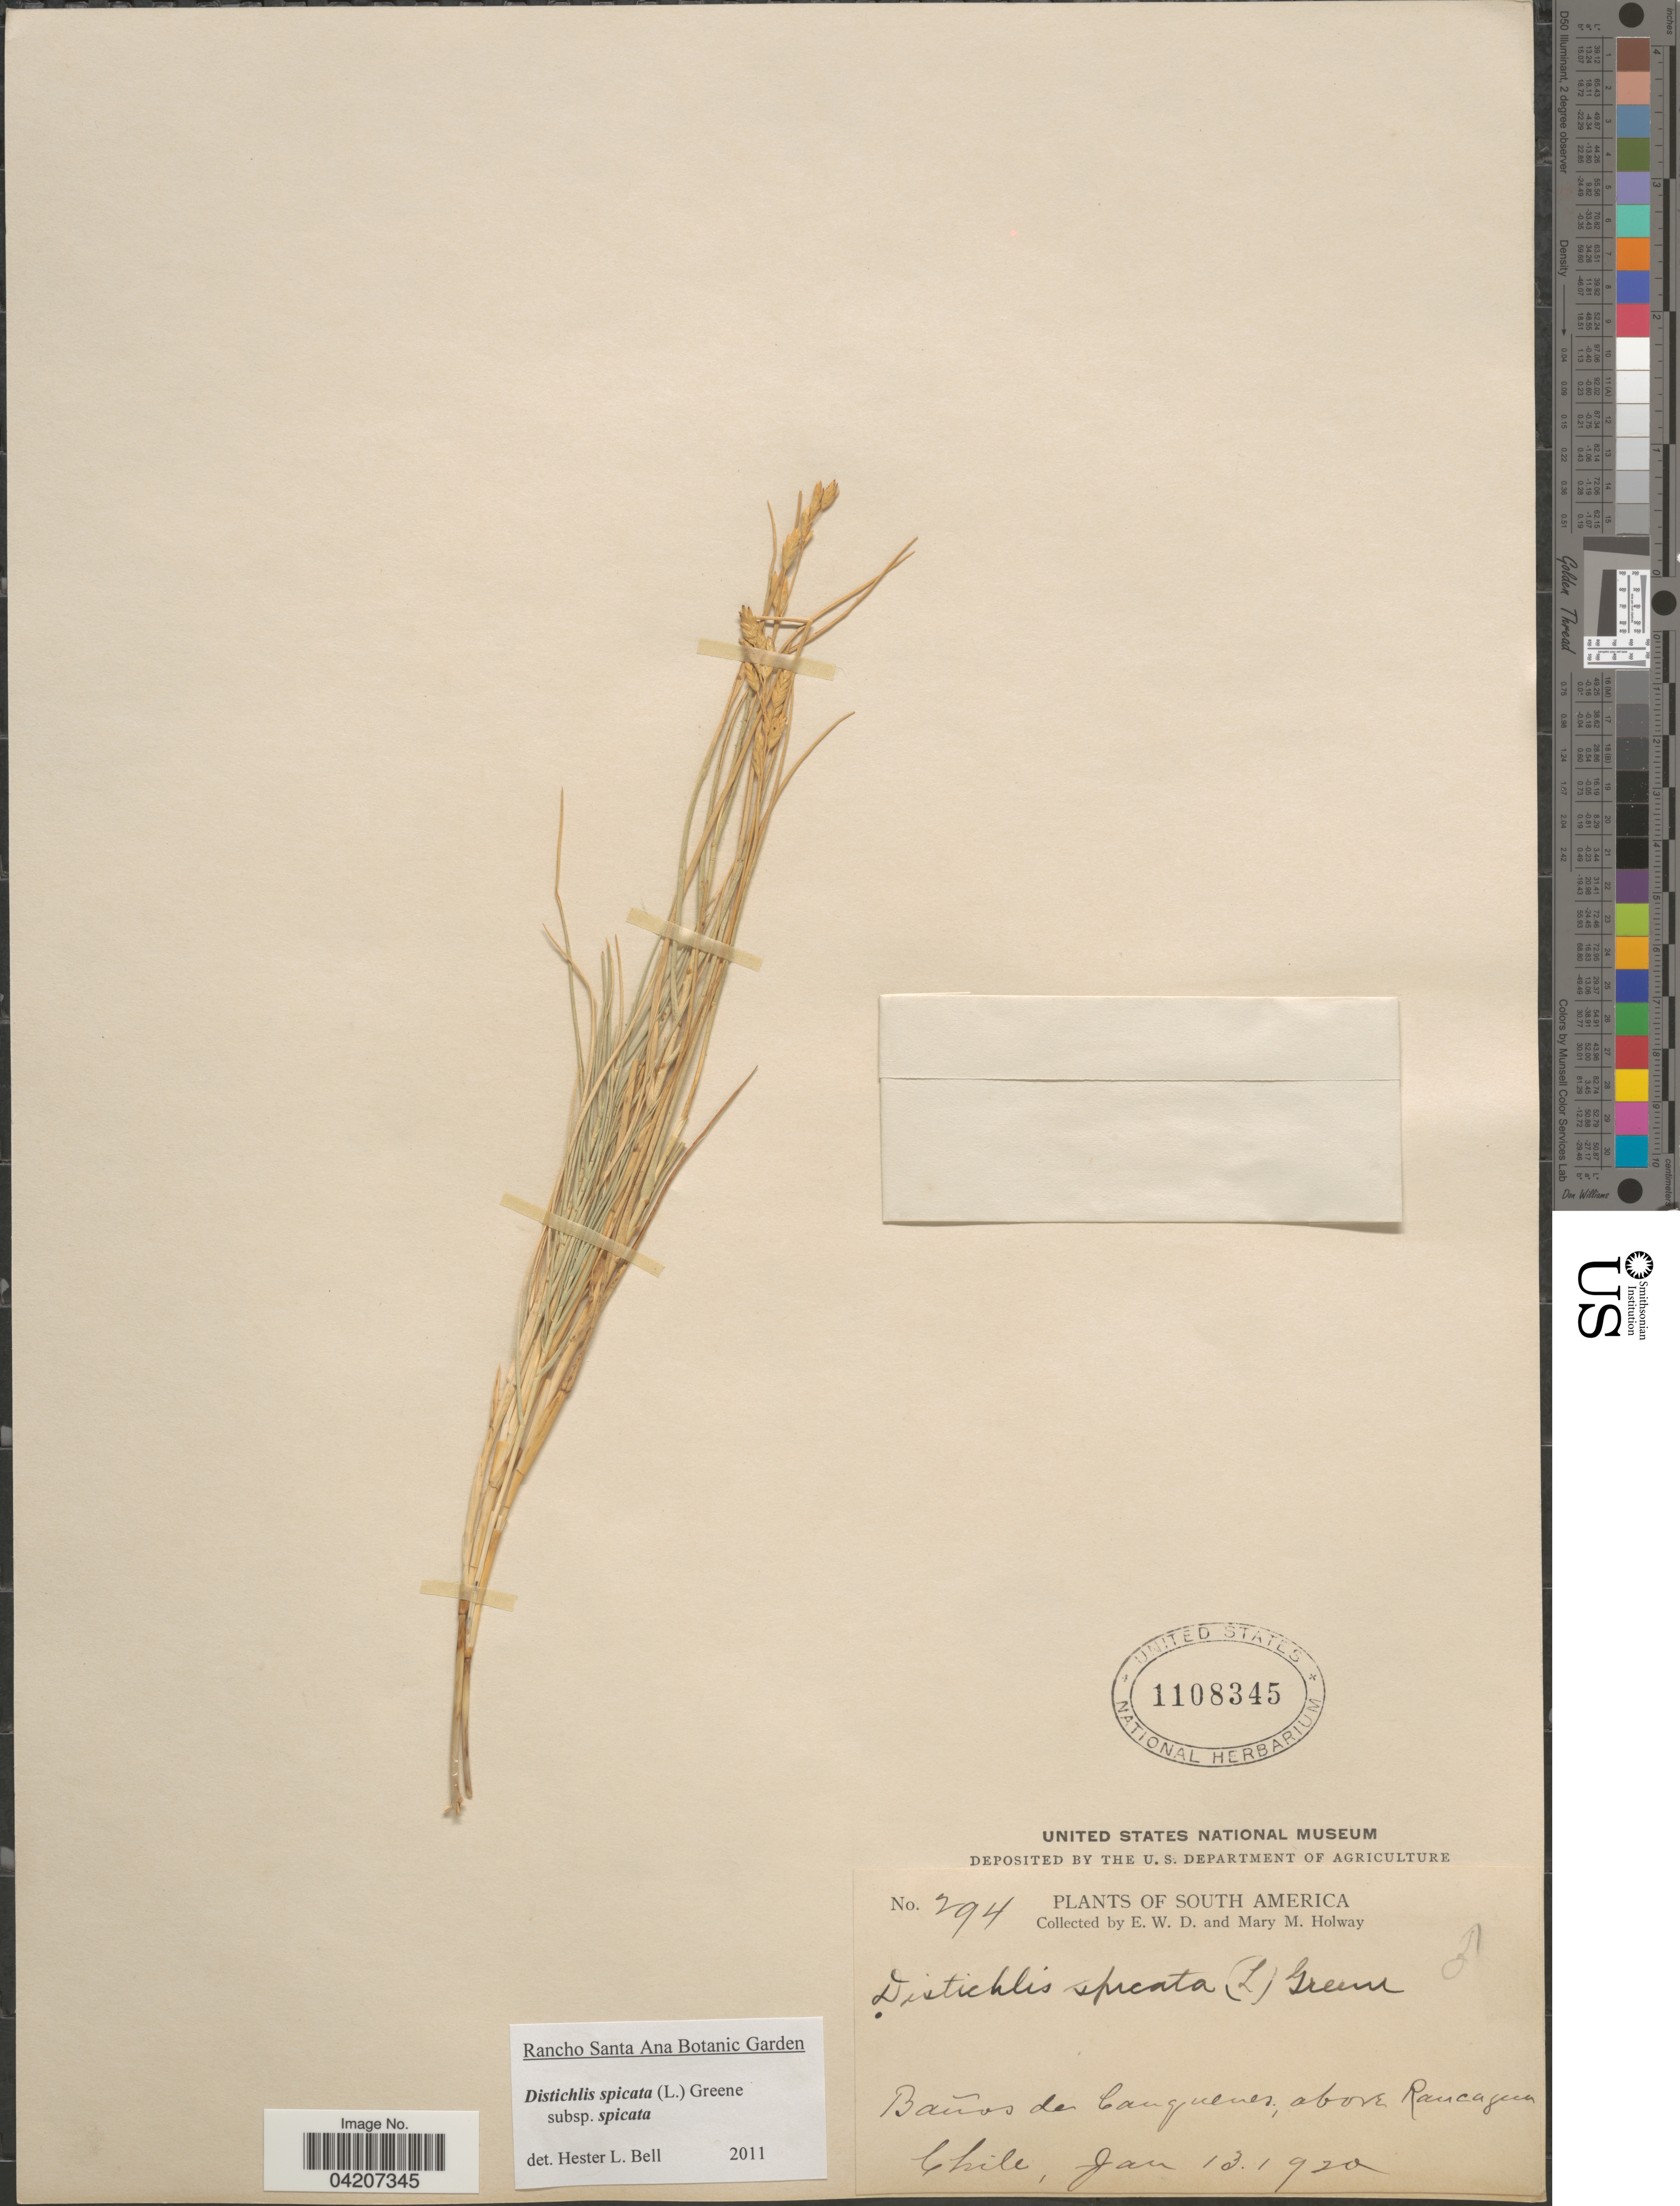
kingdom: Plantae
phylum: Tracheophyta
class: Liliopsida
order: Poales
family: Poaceae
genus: Distichlis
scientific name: Distichlis spicata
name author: (L.) Greene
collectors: E. W. D. Holway & M. M. Holway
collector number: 294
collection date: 1920-01-13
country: Chile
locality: Baños de Cauquenes, above Rancagua.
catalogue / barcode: US 1108345